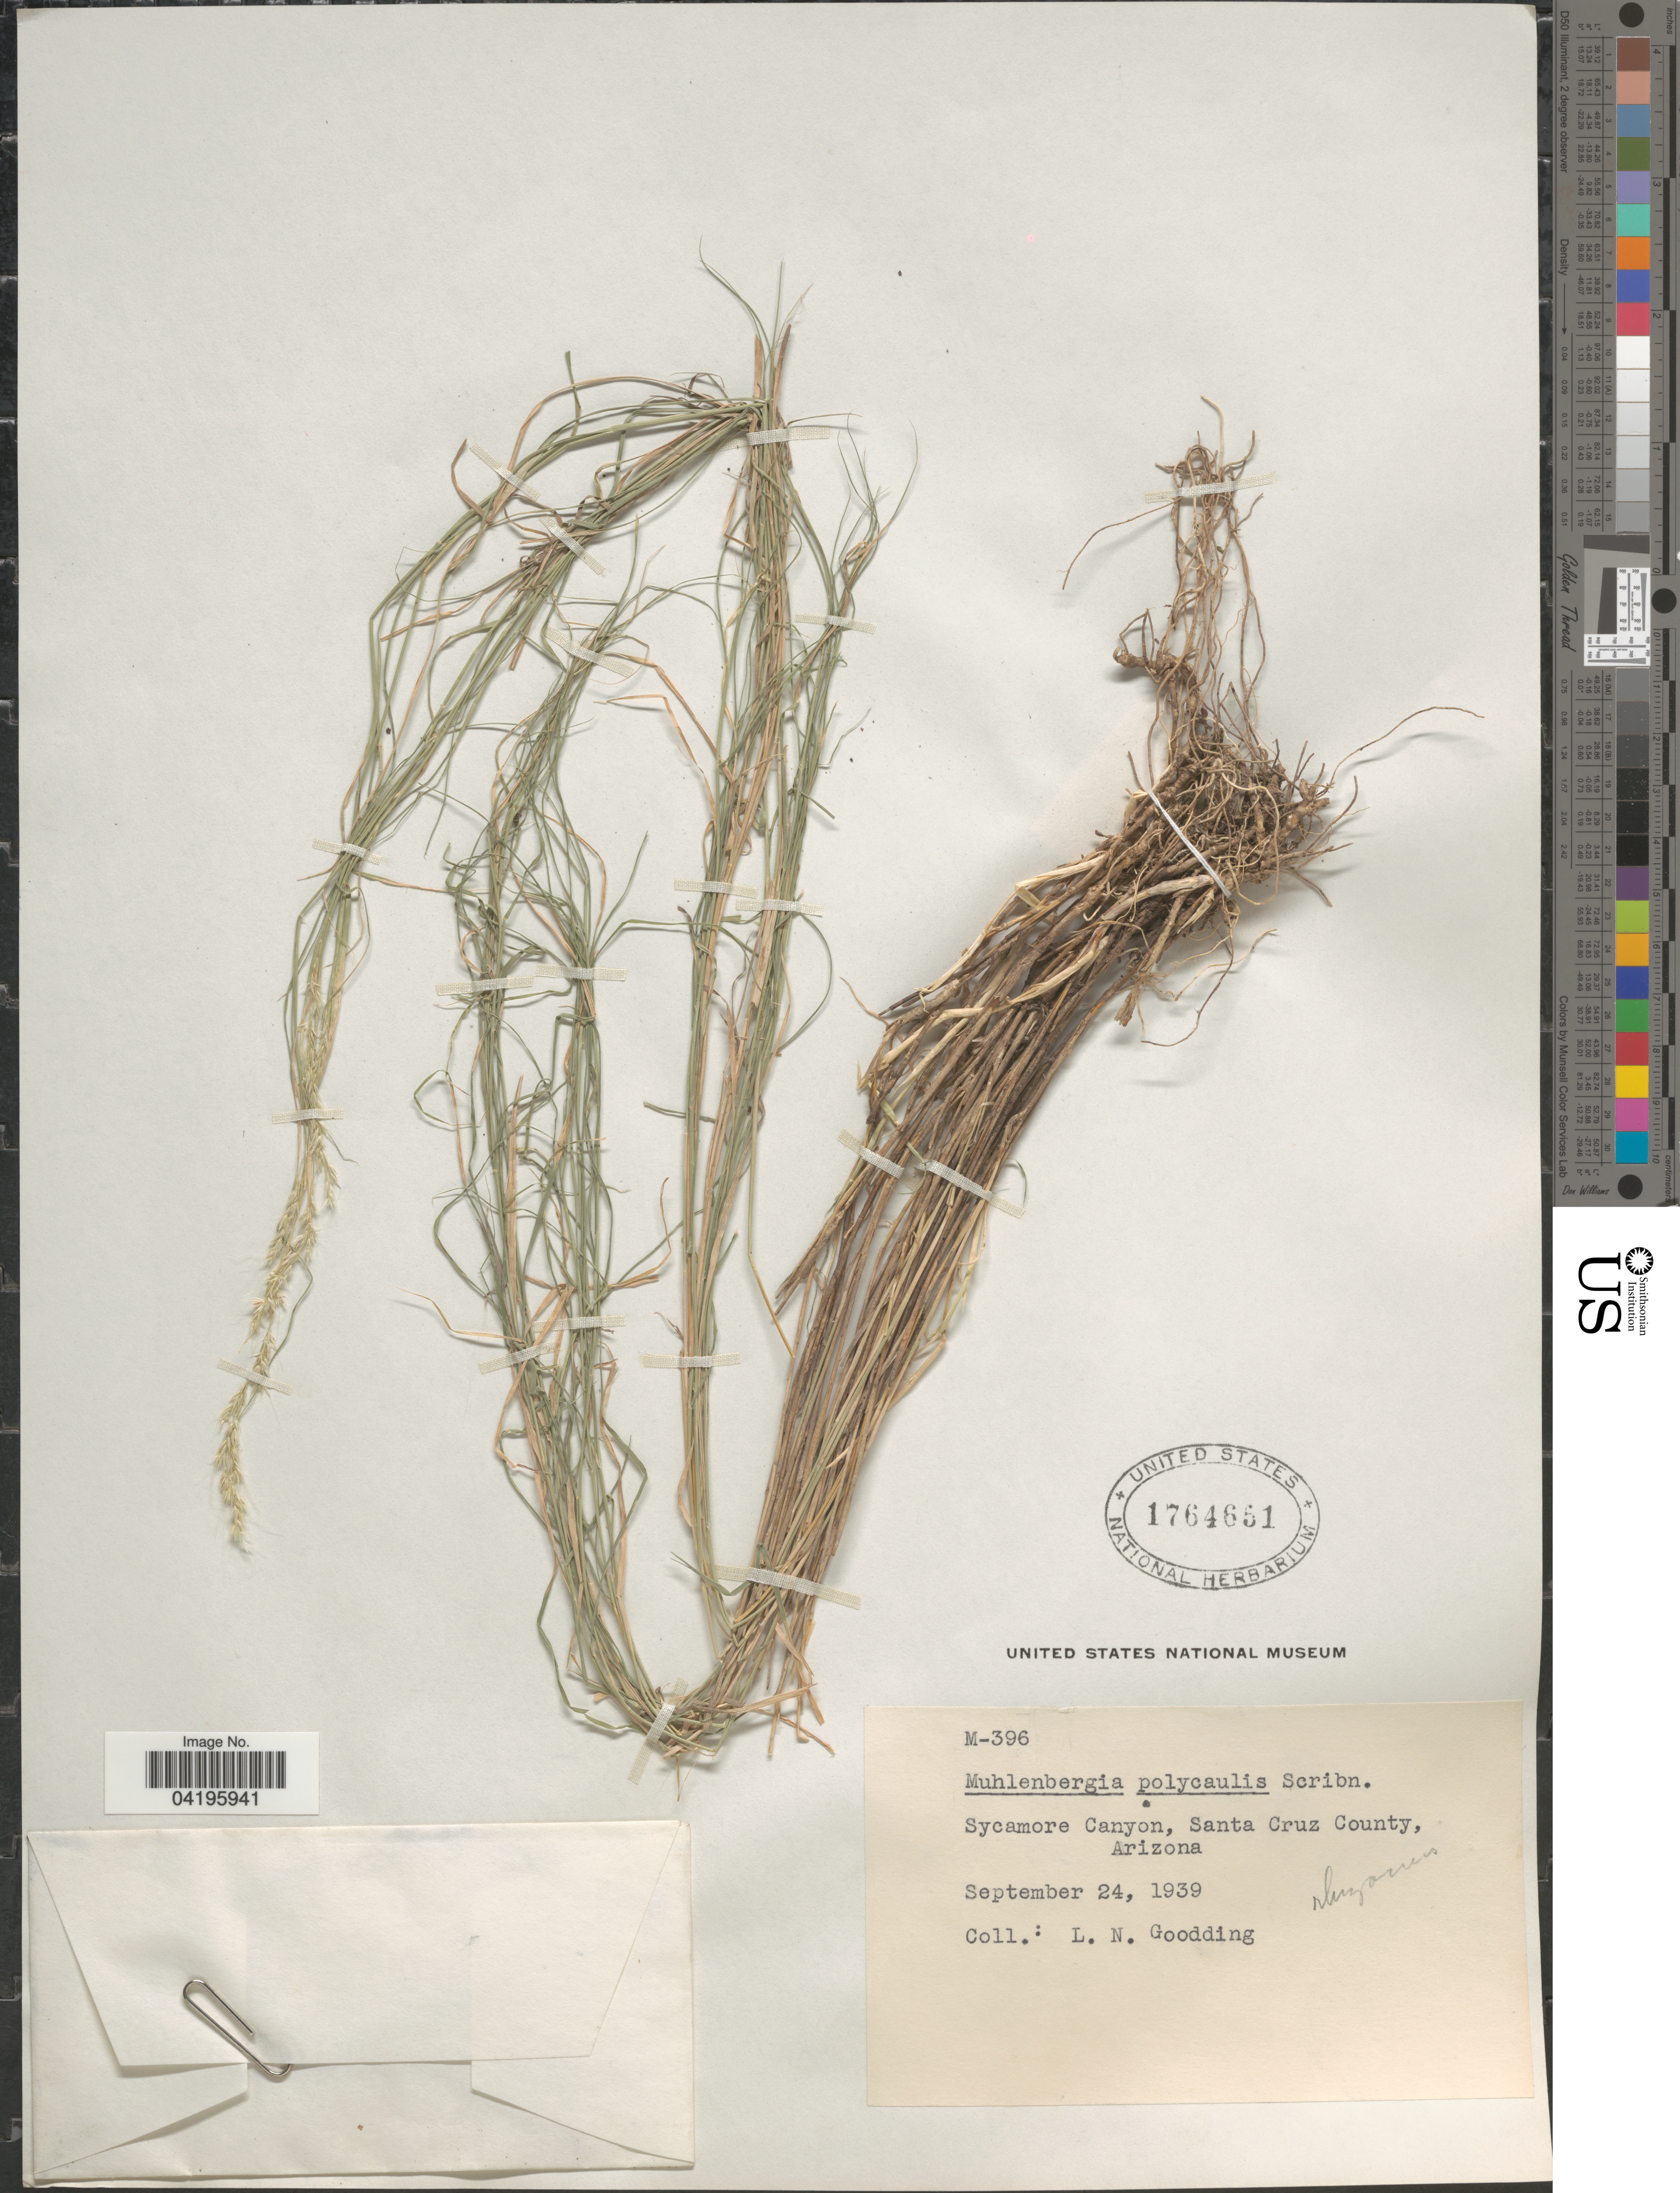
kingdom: Plantae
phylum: Tracheophyta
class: Liliopsida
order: Poales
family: Poaceae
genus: Muhlenbergia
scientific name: Muhlenbergia polycaulis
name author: Scribn.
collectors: L. N. Goodding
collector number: M-396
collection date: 1939-09-24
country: United States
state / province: Arizona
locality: Sycamore Canyon, Santa Cruz County.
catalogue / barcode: US 1764651